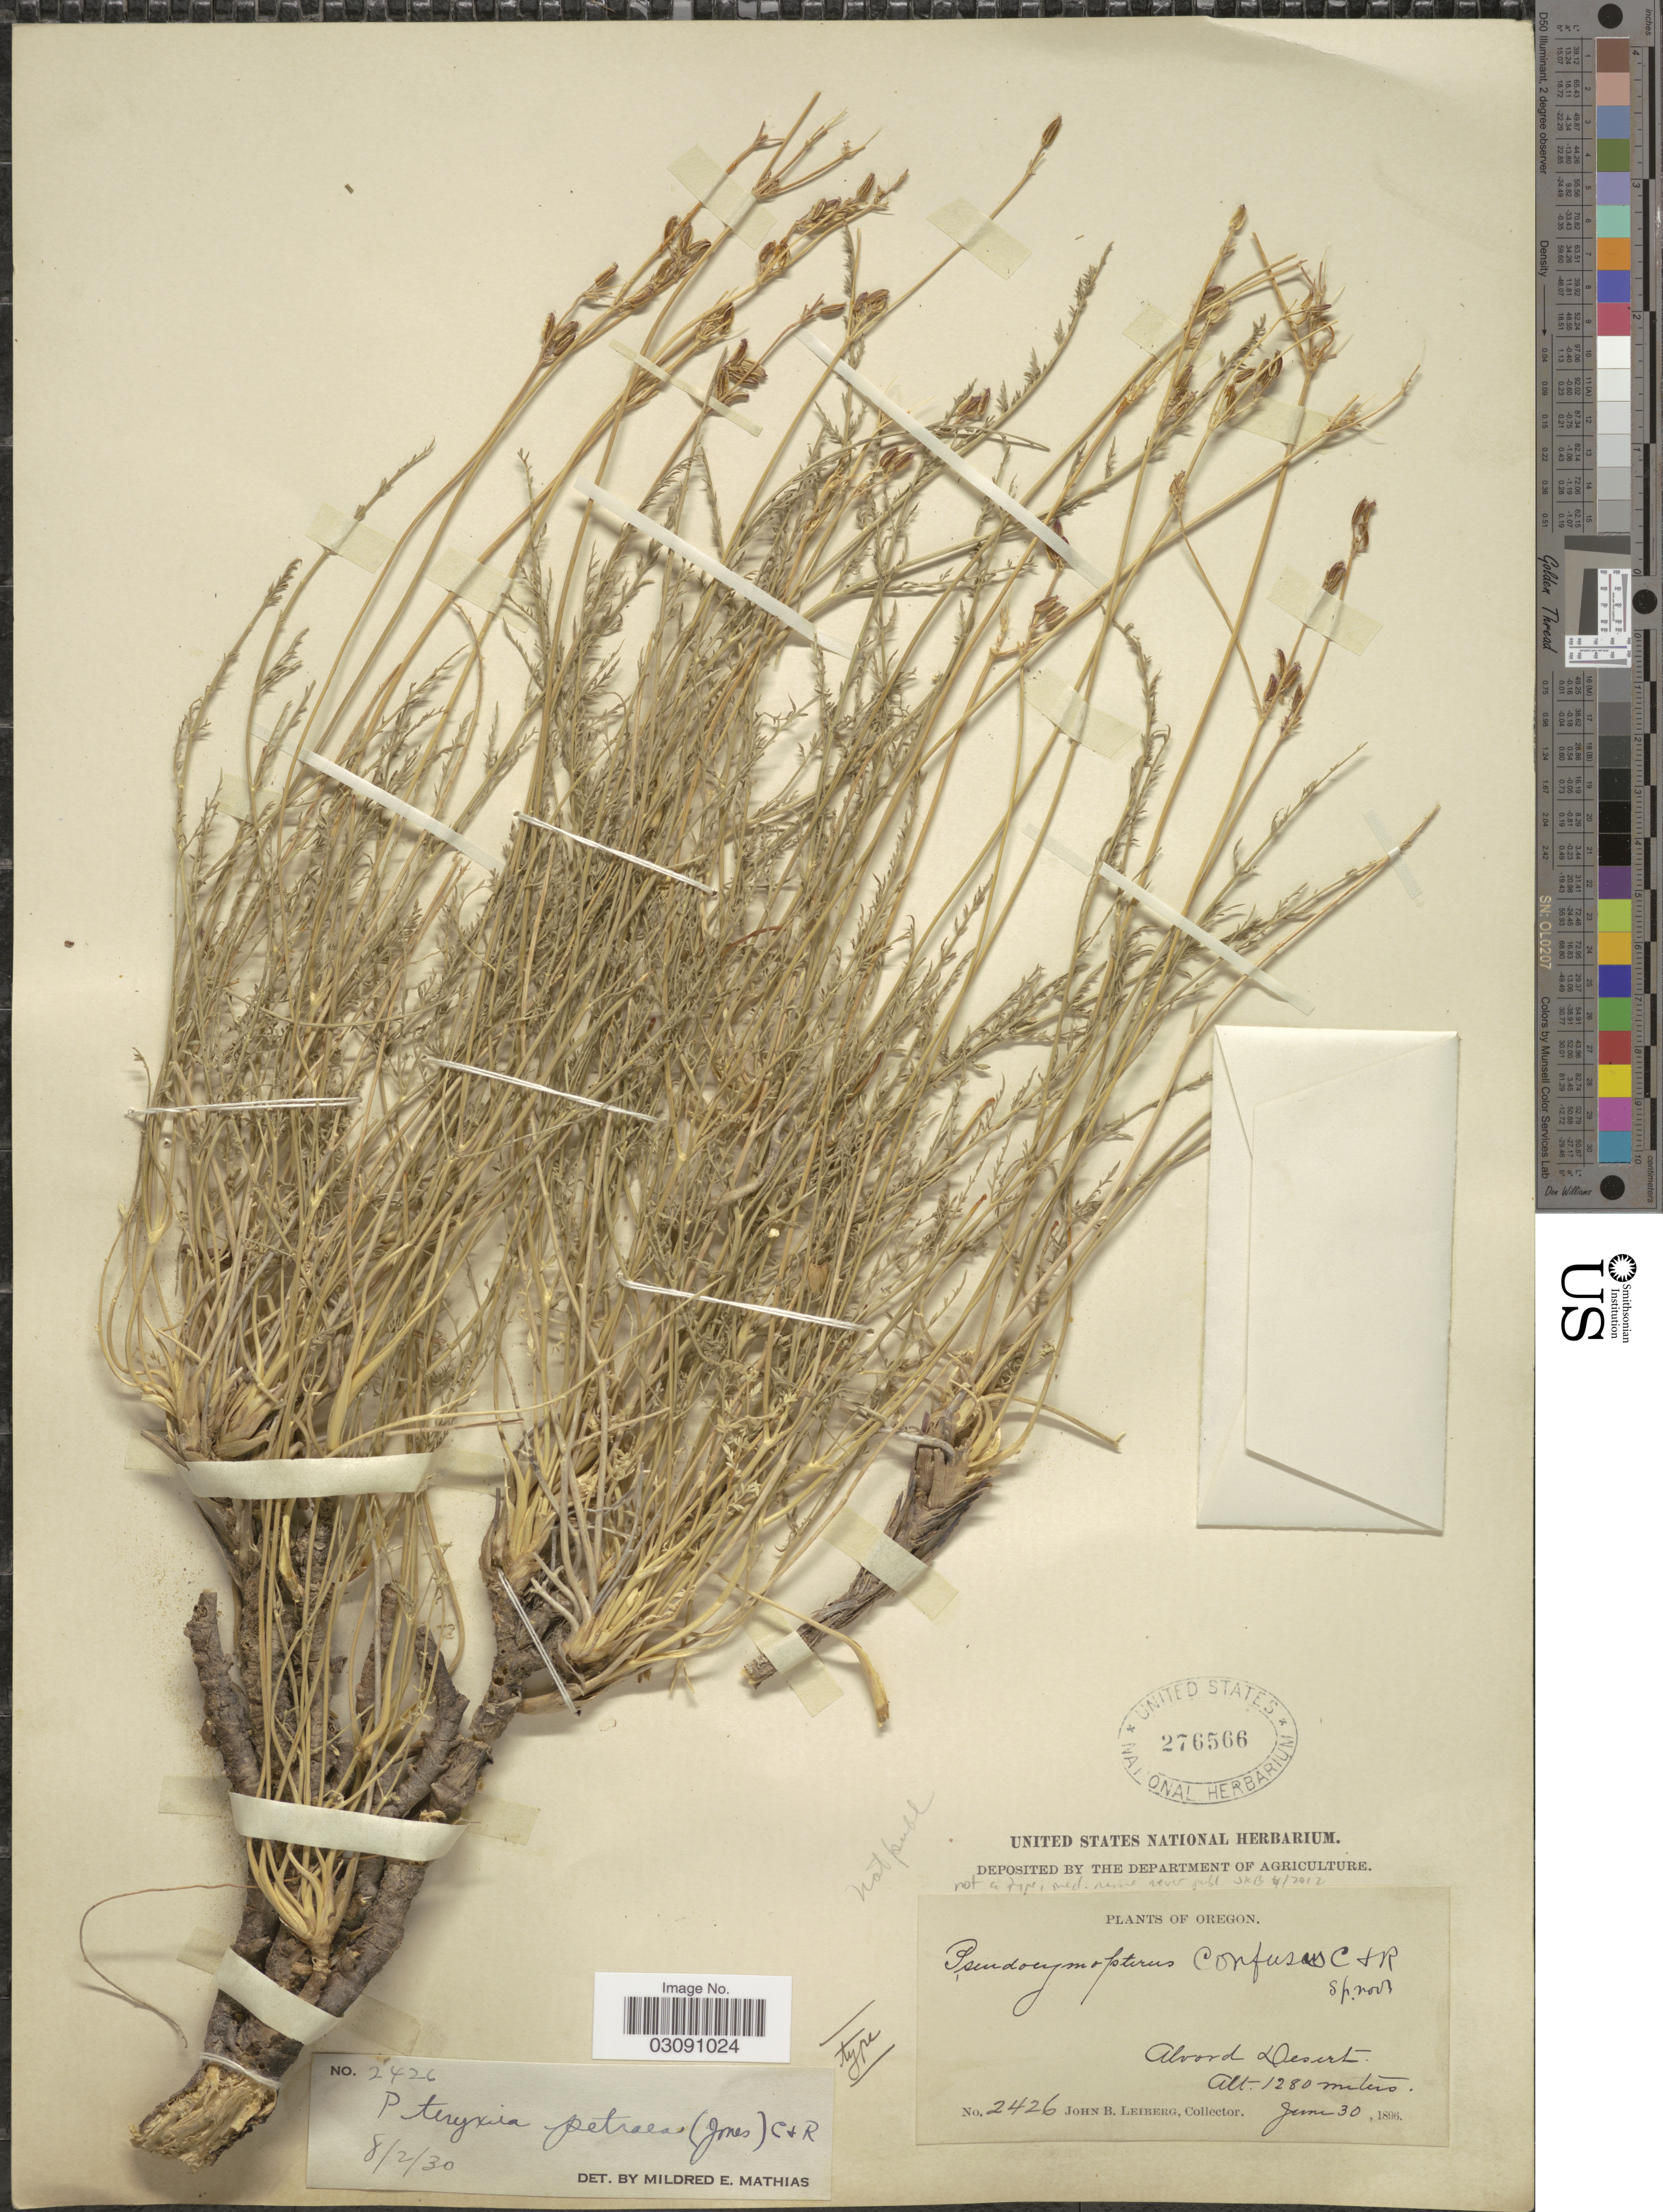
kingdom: Plantae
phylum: Tracheophyta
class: Magnoliopsida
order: Apiales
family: Apiaceae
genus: Pteryxia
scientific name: Pteryxia petraea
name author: (M.E. Jones) J.M. Coult. & Rose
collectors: J. B. Leiberg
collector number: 2426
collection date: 1896-06-30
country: United States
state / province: Oregon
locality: Alvord Desert.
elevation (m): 1280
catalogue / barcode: US 276566